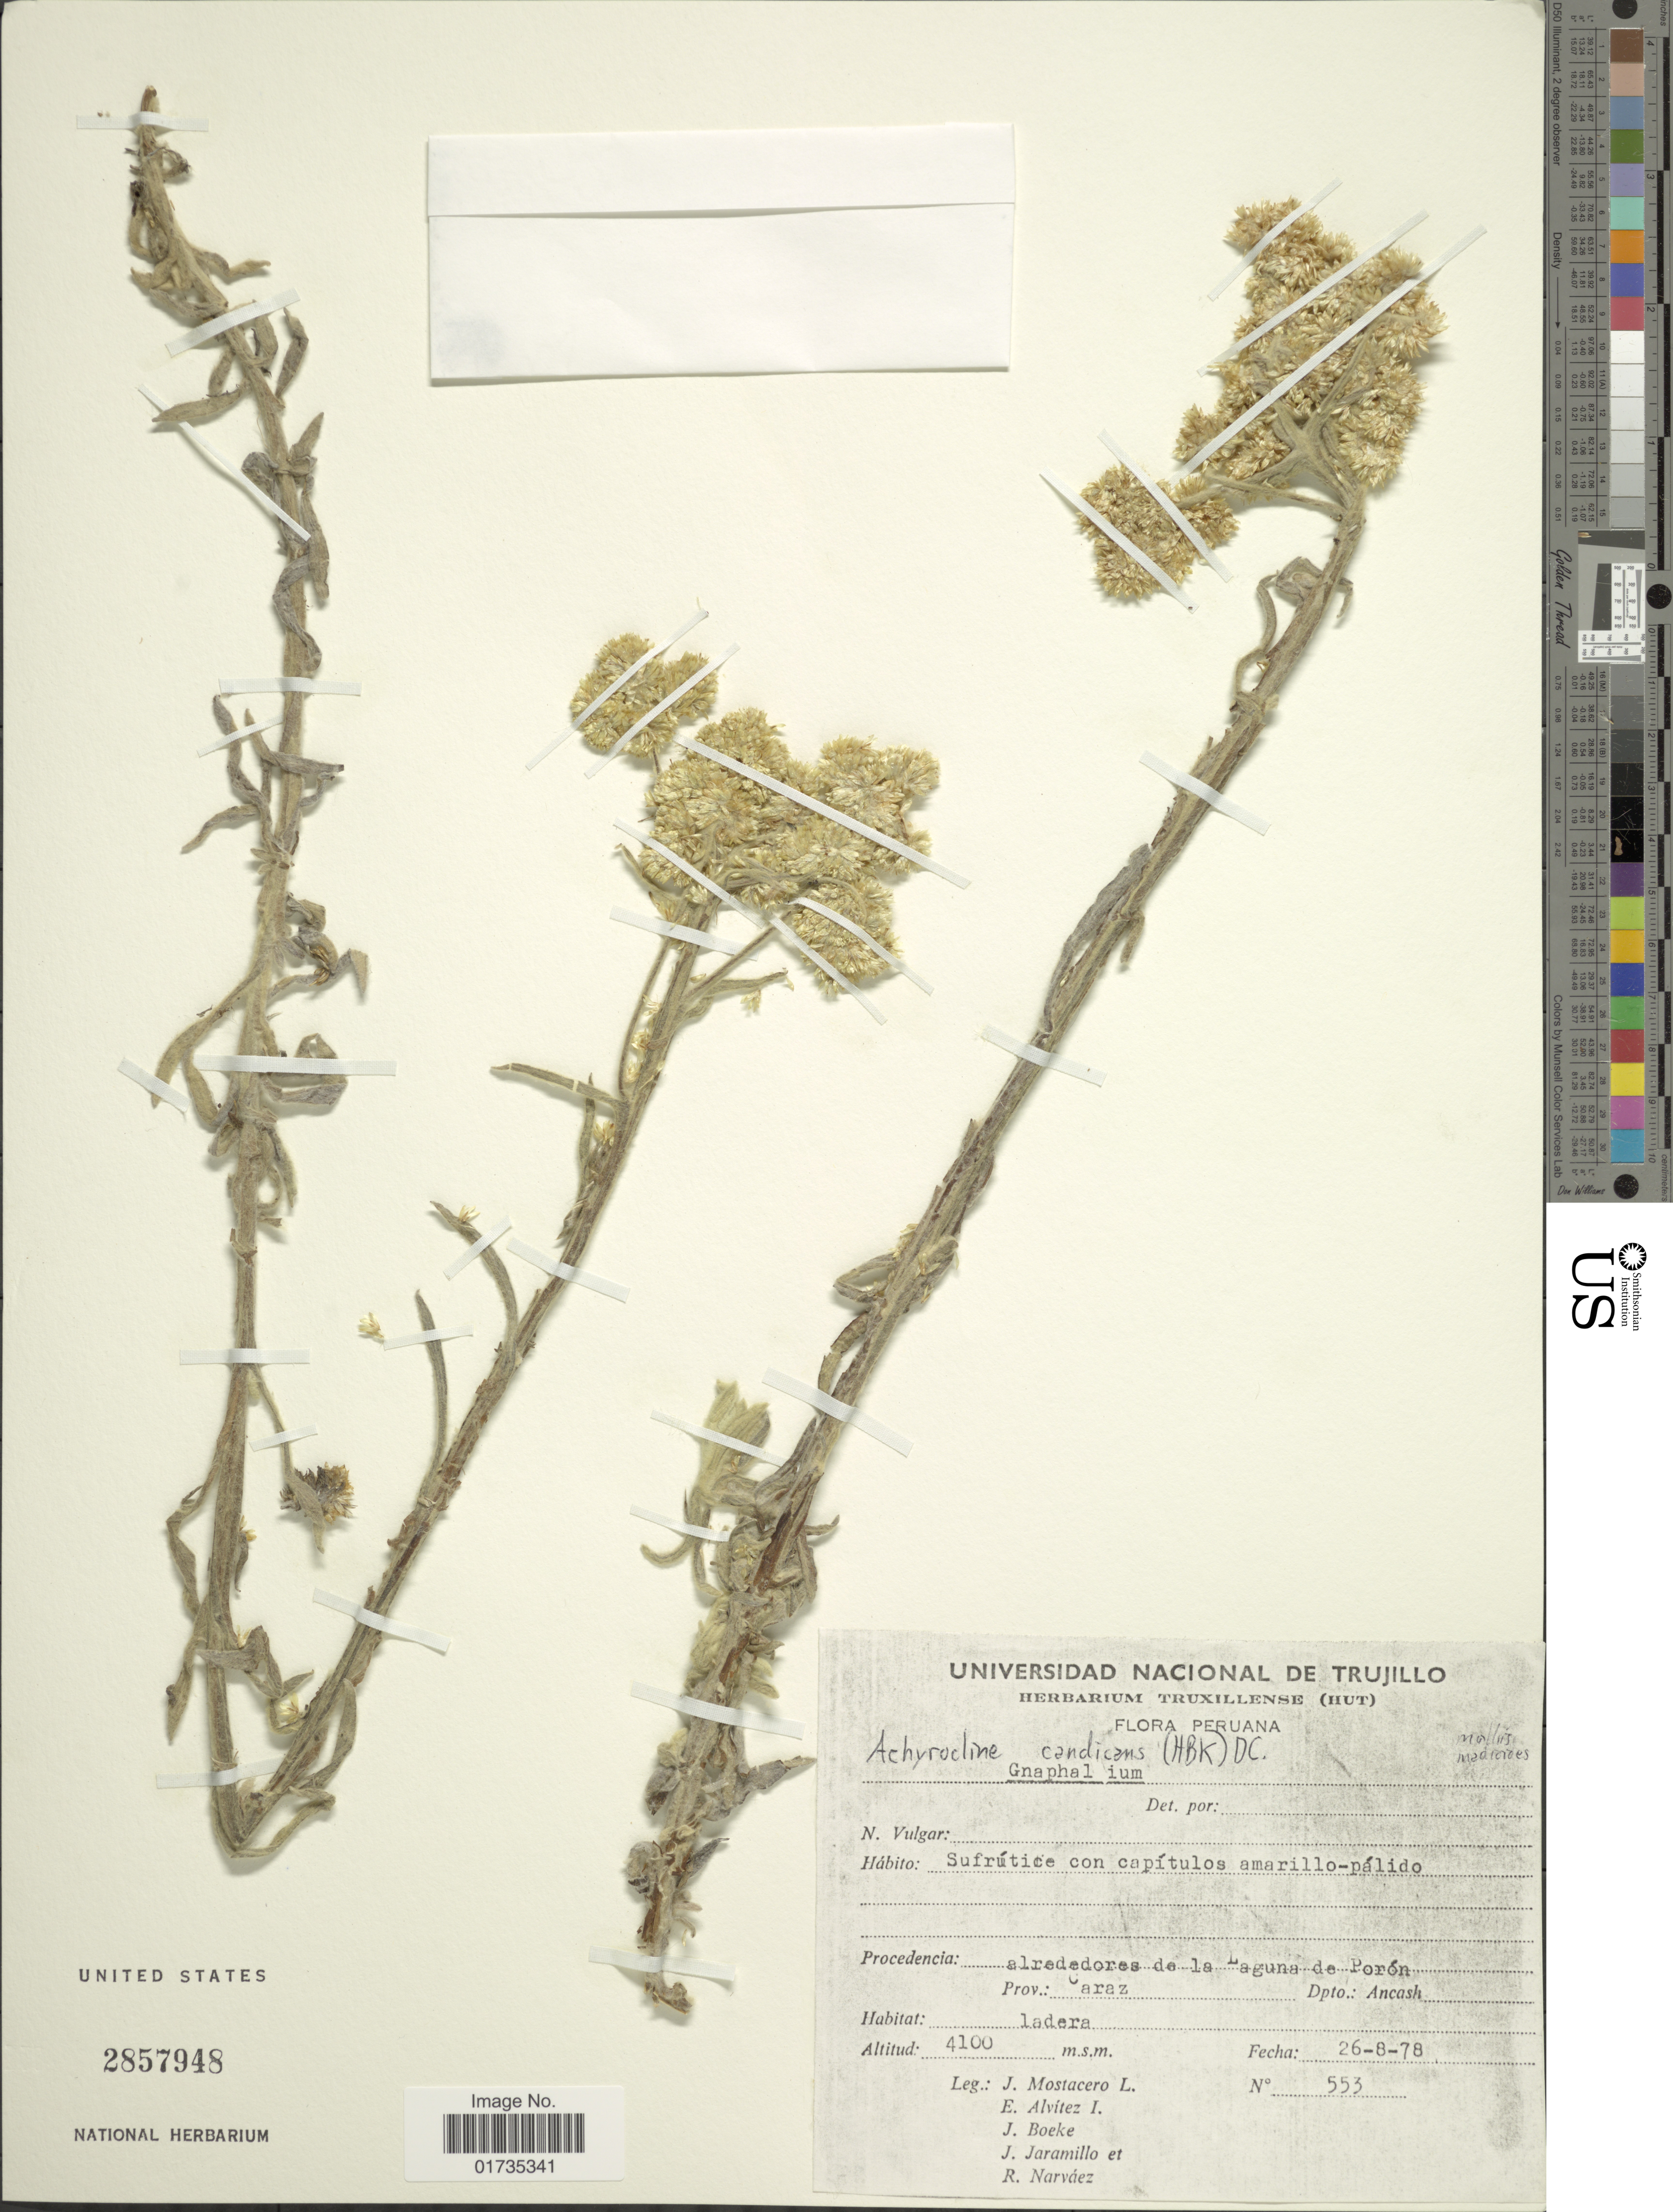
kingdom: Plantae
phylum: Tracheophyta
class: Magnoliopsida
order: Asterales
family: Asteraceae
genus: Achyrocline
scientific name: Achyrocline alata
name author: (Kunth) DC.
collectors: J. Mostacero L., E. Alvitez I., J. D. Boeke, J. Jaramillo & R. Narváez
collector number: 553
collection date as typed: Transcribed d/m/y: 26/8/78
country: Peru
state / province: Ancash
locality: Procendencia: alrededores de la Laguna de Poron. Prov.: Caraz. Dpto.: Ancash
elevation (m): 4100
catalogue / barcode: US 2857948